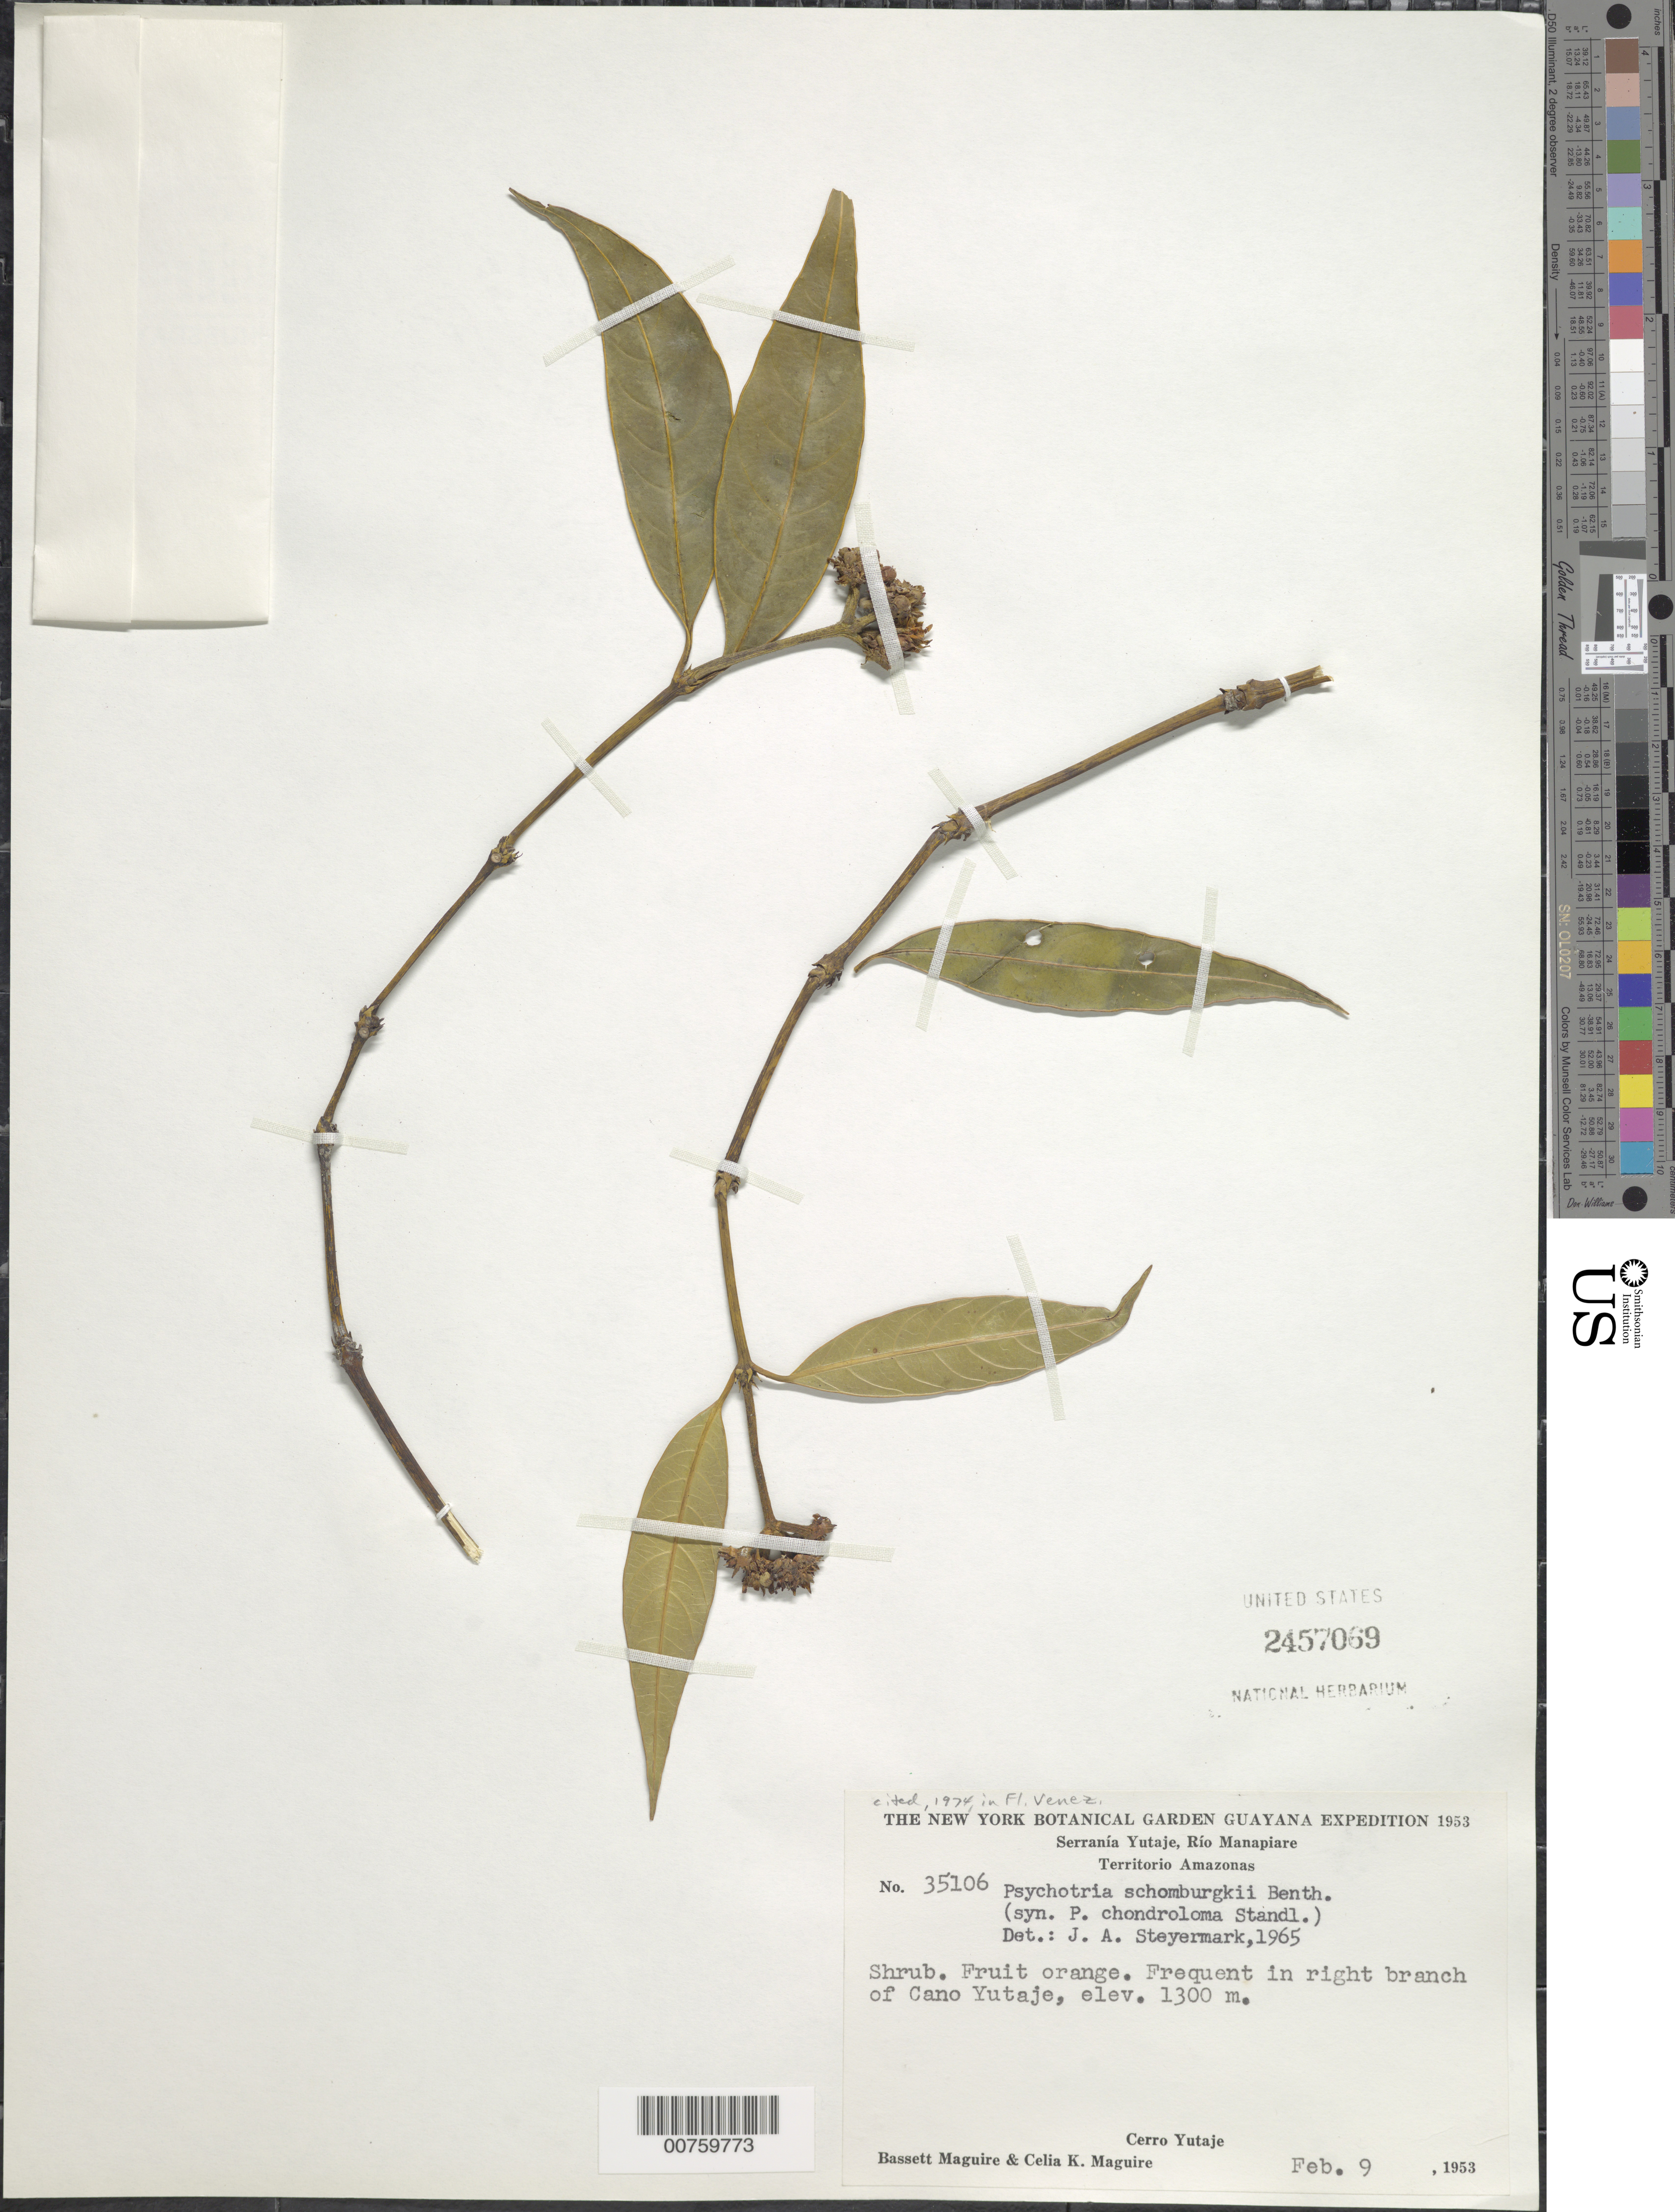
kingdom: Plantae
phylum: Tracheophyta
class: Magnoliopsida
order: Gentianales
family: Rubiaceae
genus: Psychotria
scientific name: Psychotria schomburgkii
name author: Benth.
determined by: Steyermark, Julian A., (VEN)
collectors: B. Maguire & C. K. Maguire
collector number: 35106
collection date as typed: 9-Feb-53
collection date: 1953-02-09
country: Venezuela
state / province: Amazonas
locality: Serranía Yutajé, Caño Yutajé, Río Manapiare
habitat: Right branch of Caño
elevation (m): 1300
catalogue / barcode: US 2457069